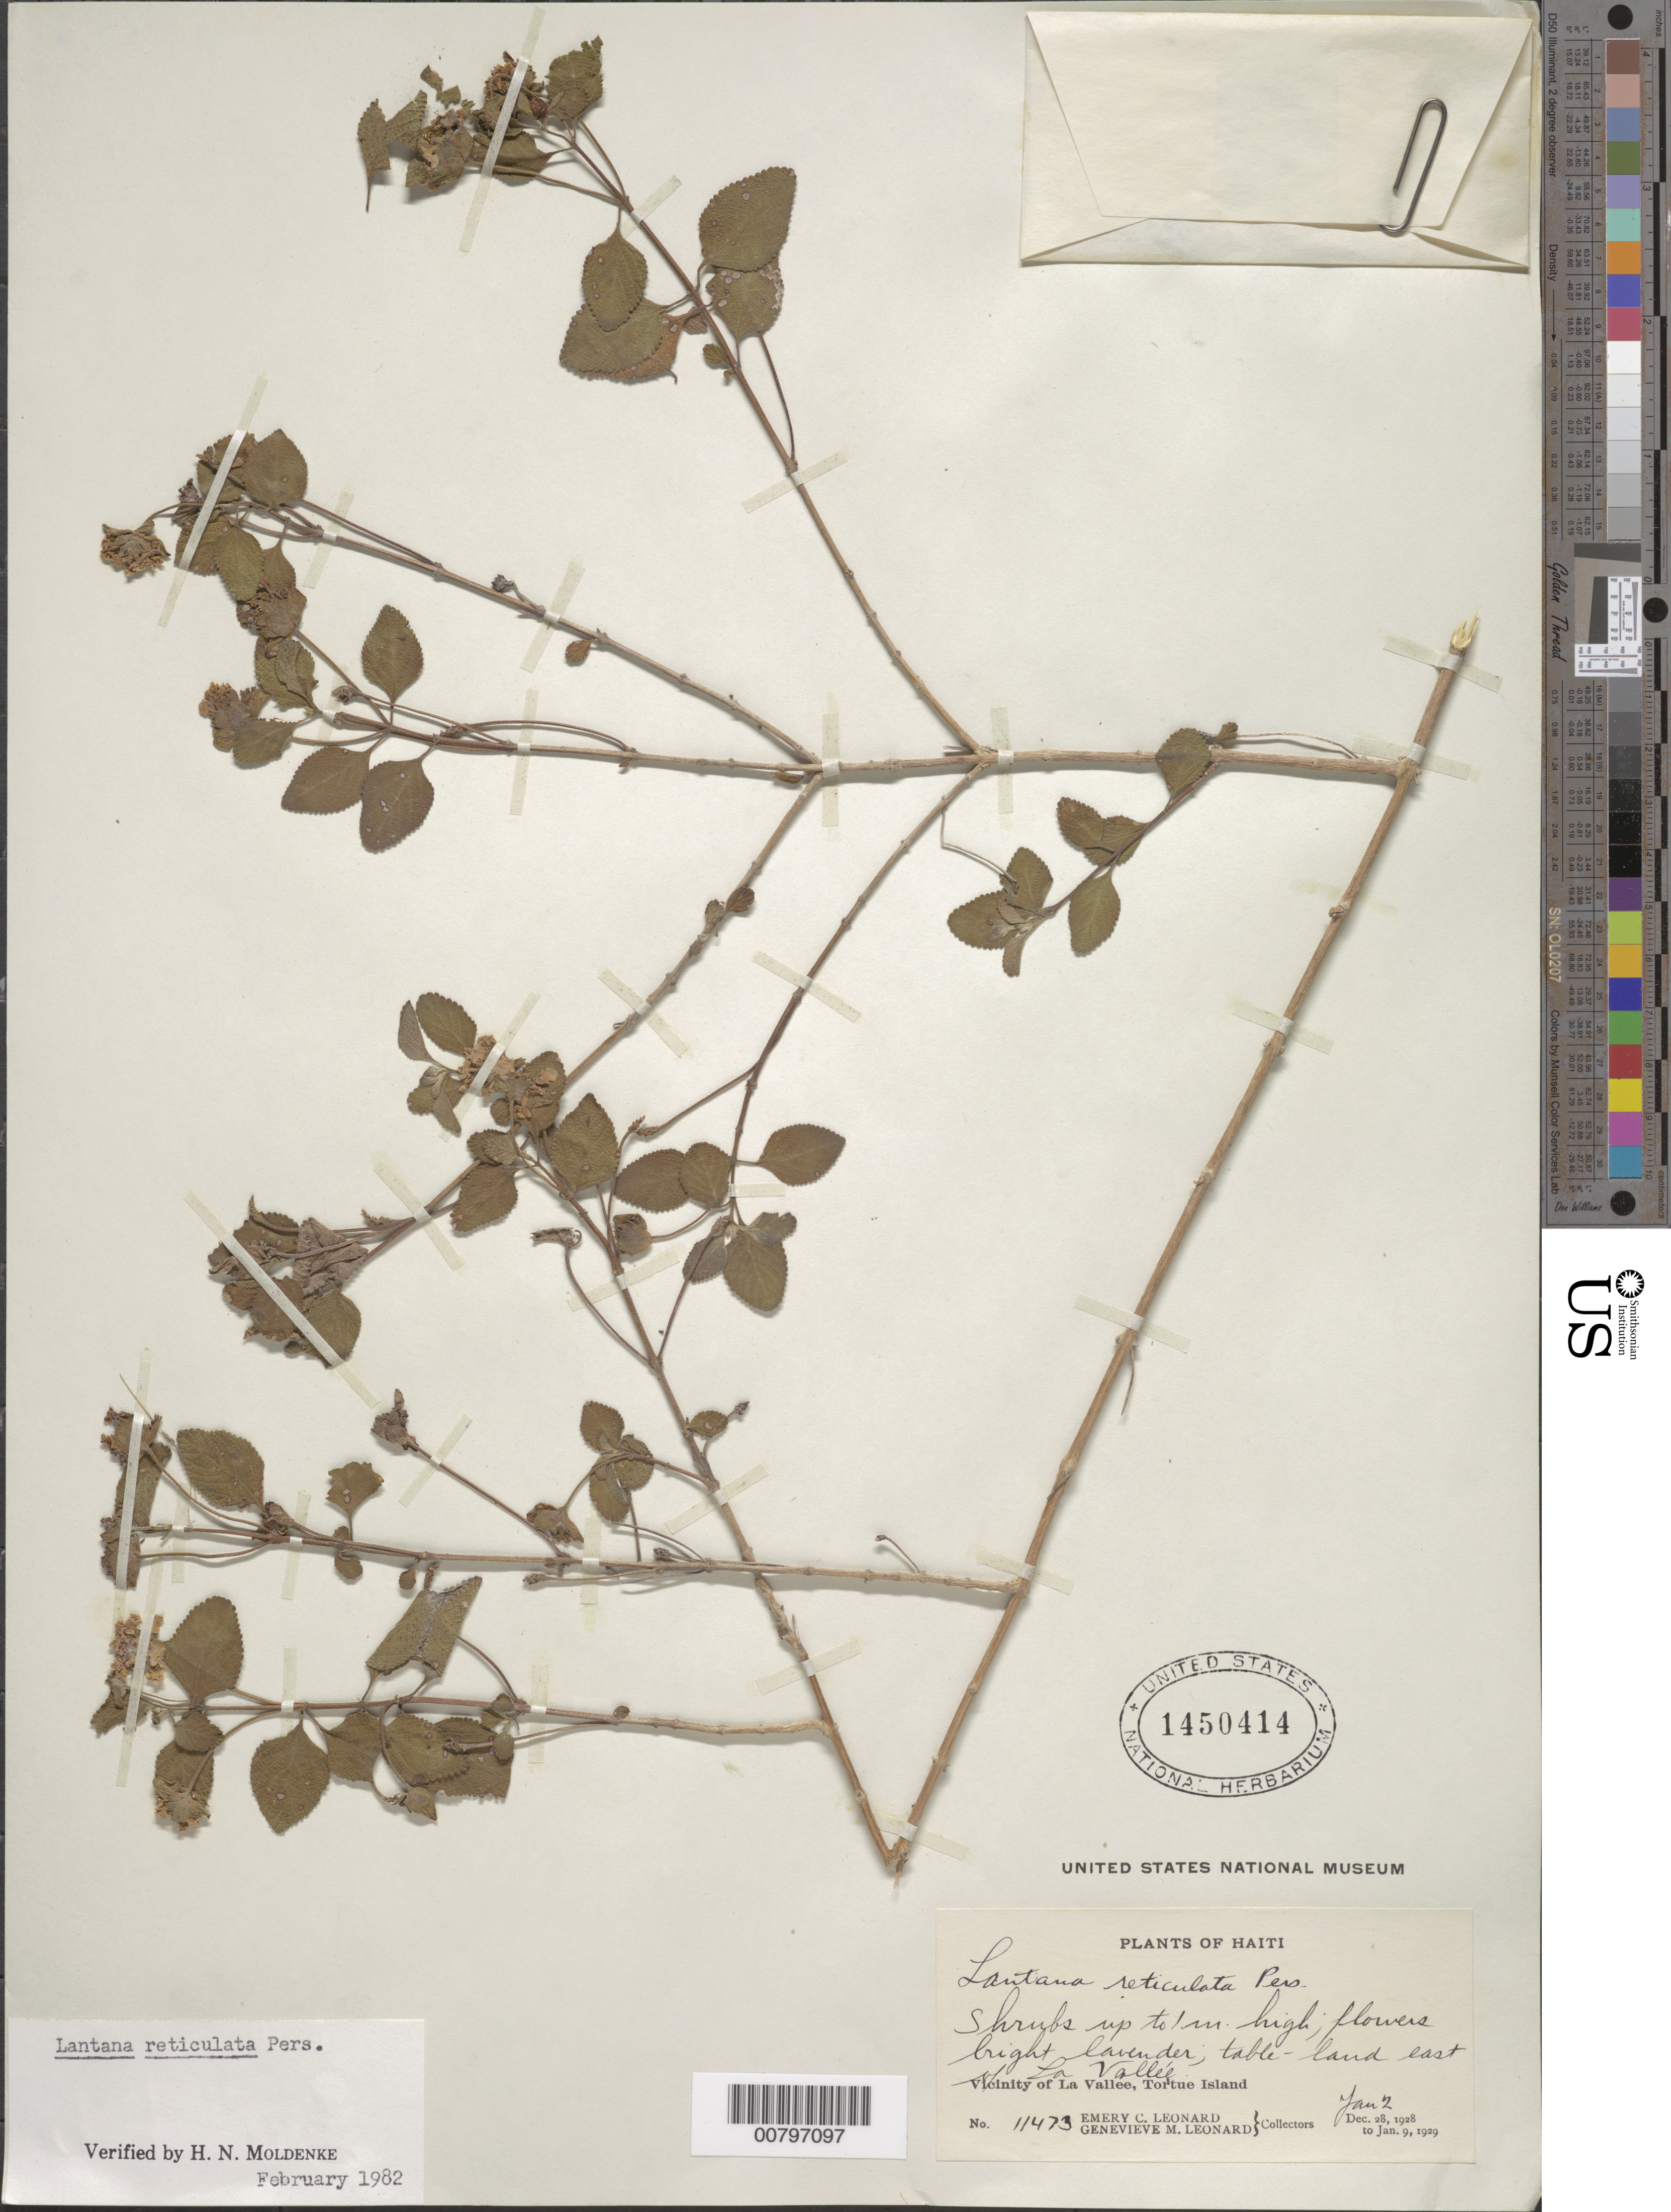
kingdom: Plantae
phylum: Tracheophyta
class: Magnoliopsida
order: Lamiales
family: Verbenaceae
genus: Lantana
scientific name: Lantana reticulata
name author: Pers.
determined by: Moldenke, H. N.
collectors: E. C. Leonard & G. M. Leonard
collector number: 11473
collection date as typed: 02 Jan 1929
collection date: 1929-01-02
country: Haiti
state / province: Nord-Ouest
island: Île de la Tortue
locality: Vicinity of La Vallée, E of city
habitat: Table-land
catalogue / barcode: US 1450414